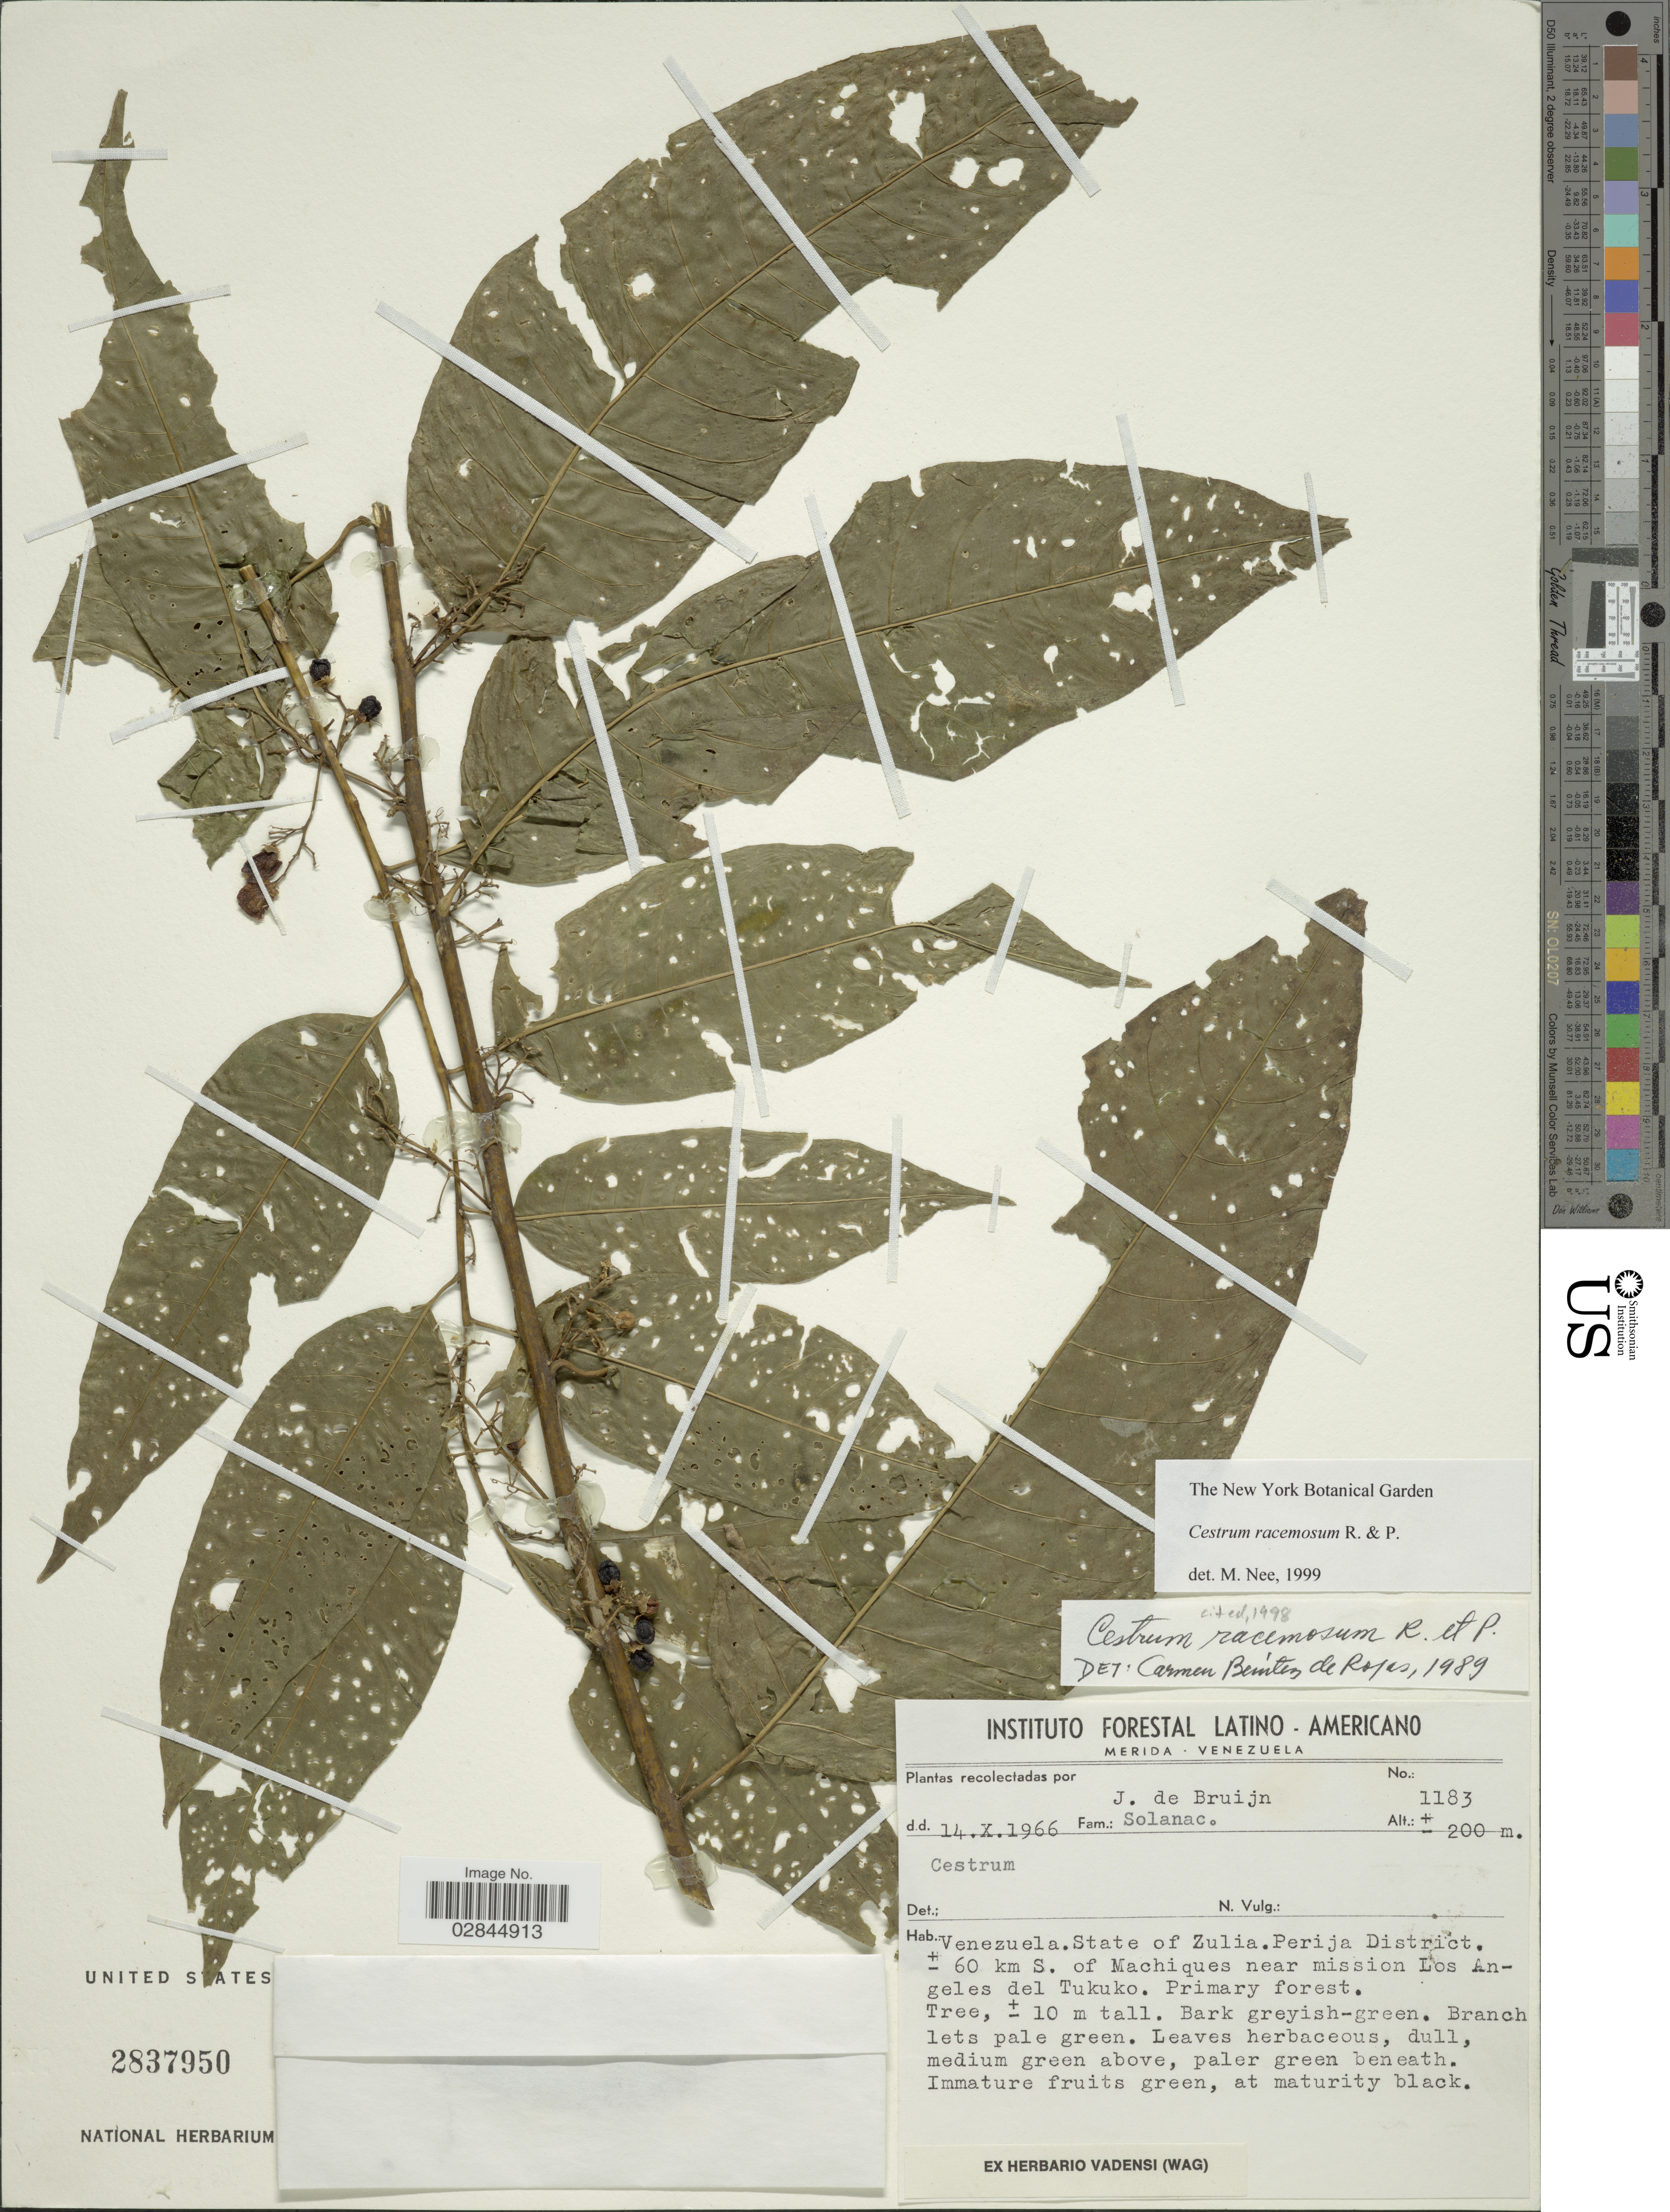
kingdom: Plantae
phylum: Tracheophyta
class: Magnoliopsida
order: Solanales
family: Solanaceae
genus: Cestrum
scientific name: Cestrum racemosum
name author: Ruiz & Pav.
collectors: J. Bruijn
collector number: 1183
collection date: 1966-10-14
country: Venezuela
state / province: Zulia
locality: Perija District. ± 60 km S. of Machiques near mission Los Angeles del Tukuko.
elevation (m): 200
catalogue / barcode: US 2837950